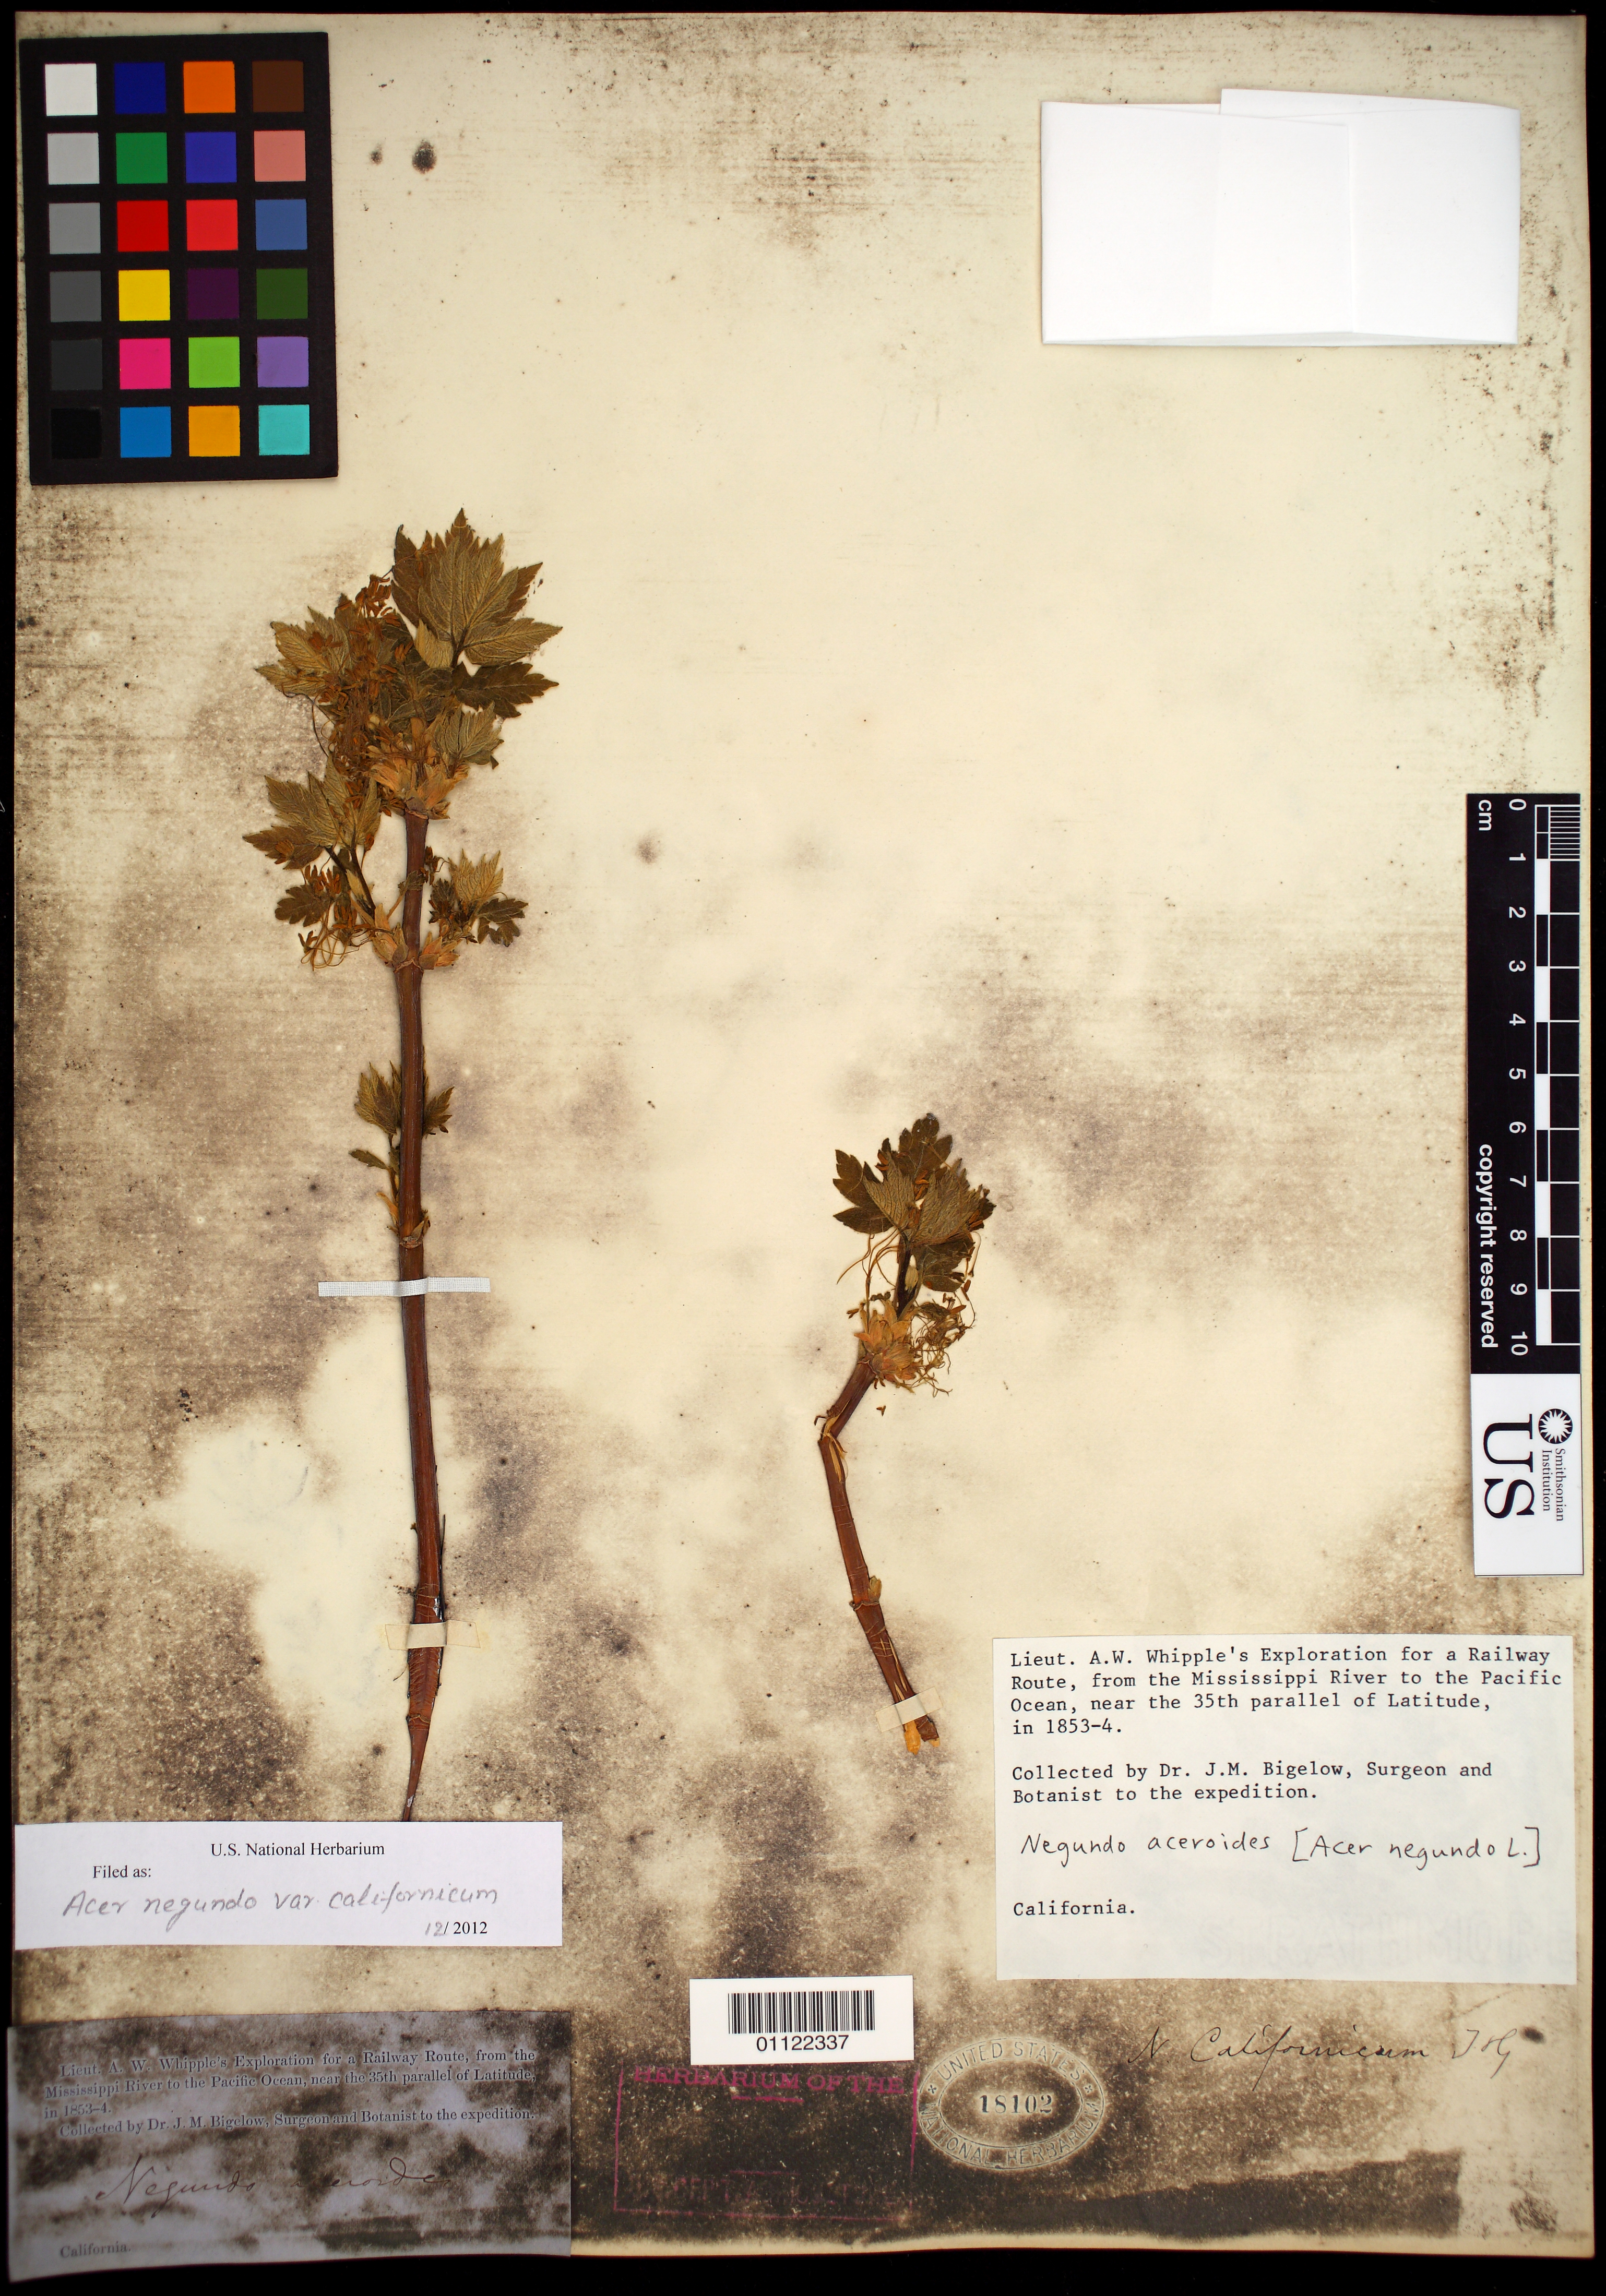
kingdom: Plantae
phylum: Tracheophyta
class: Magnoliopsida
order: Sapindales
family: Sapindaceae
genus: Acer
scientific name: Acer negundo var. californicum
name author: (Torr. & A. Gray) Wesm.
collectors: J. M. Bigelow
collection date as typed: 1853 to -- --- 1854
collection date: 1853/1854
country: United States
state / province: California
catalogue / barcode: US 18102